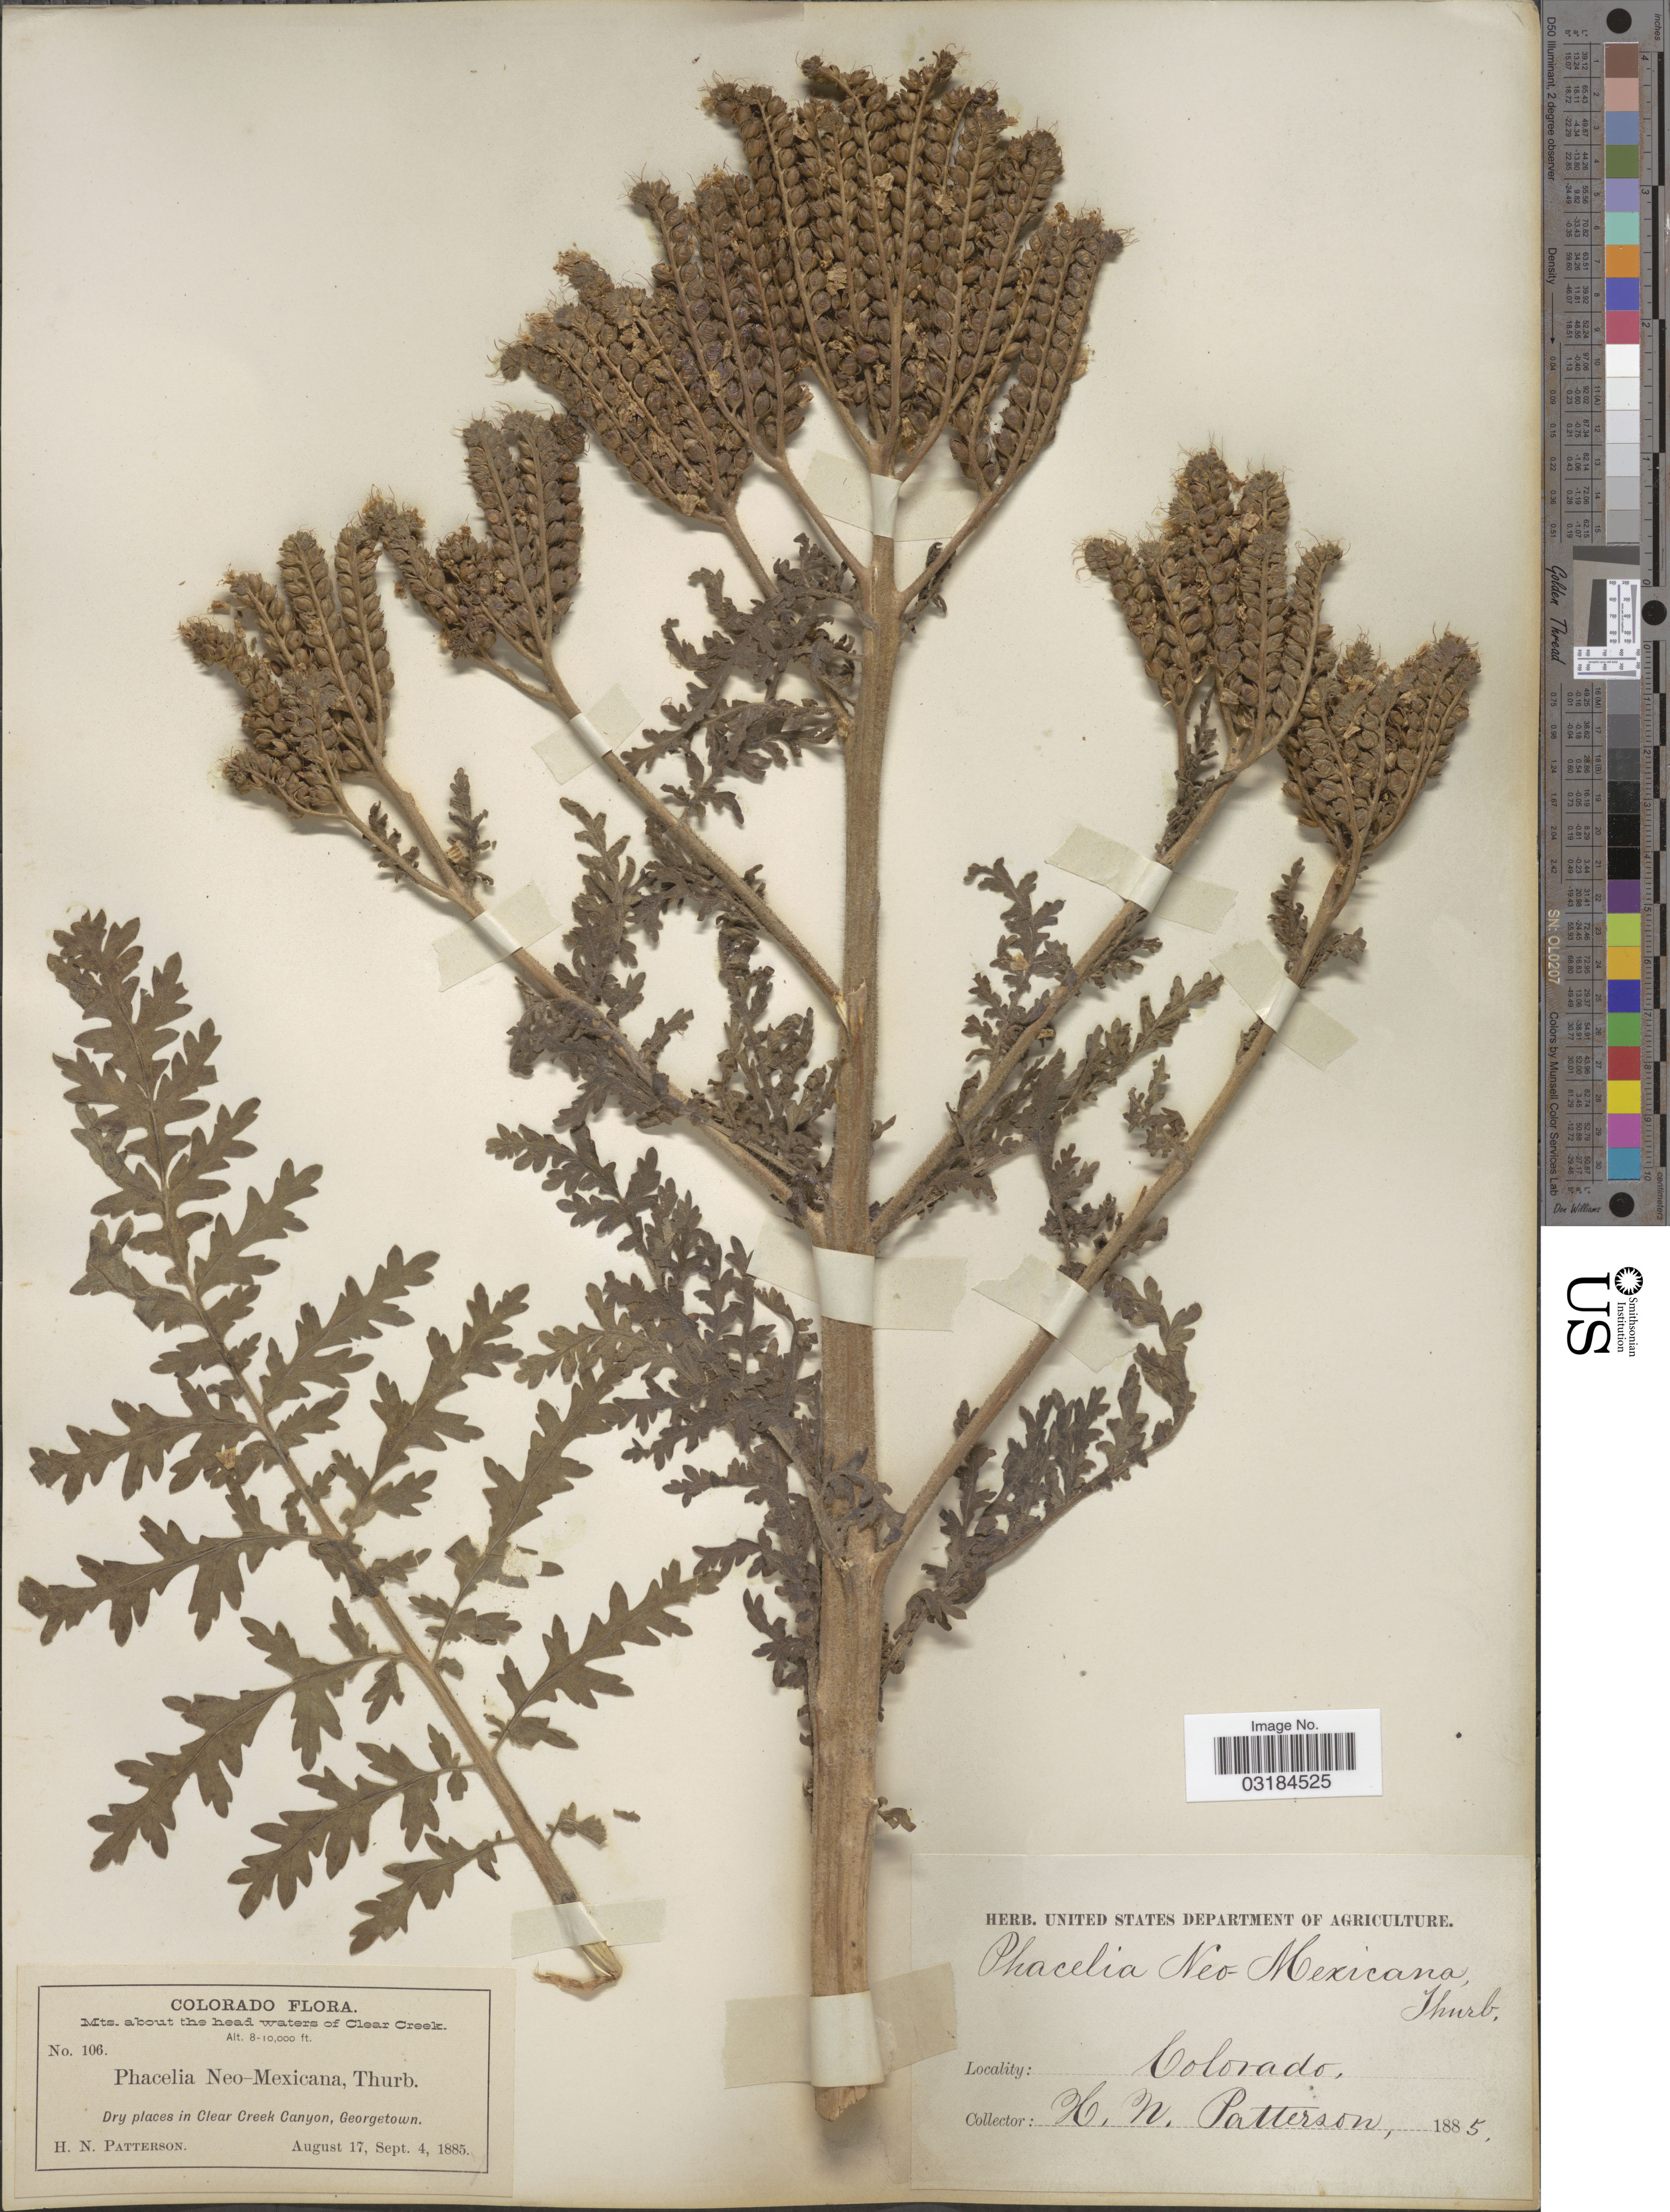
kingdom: Plantae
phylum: Tracheophyta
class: Magnoliopsida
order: Boraginales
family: Hydrophyllaceae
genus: Phacelia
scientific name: Phacelia alba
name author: Rydb.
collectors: H. N. Patterson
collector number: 106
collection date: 1885-08-17/1885-09-04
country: United States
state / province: Colorado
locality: Mts. about the head waters of Clear Creek. Dry places in Clear Creek Canyon, Georgetown.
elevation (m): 2438